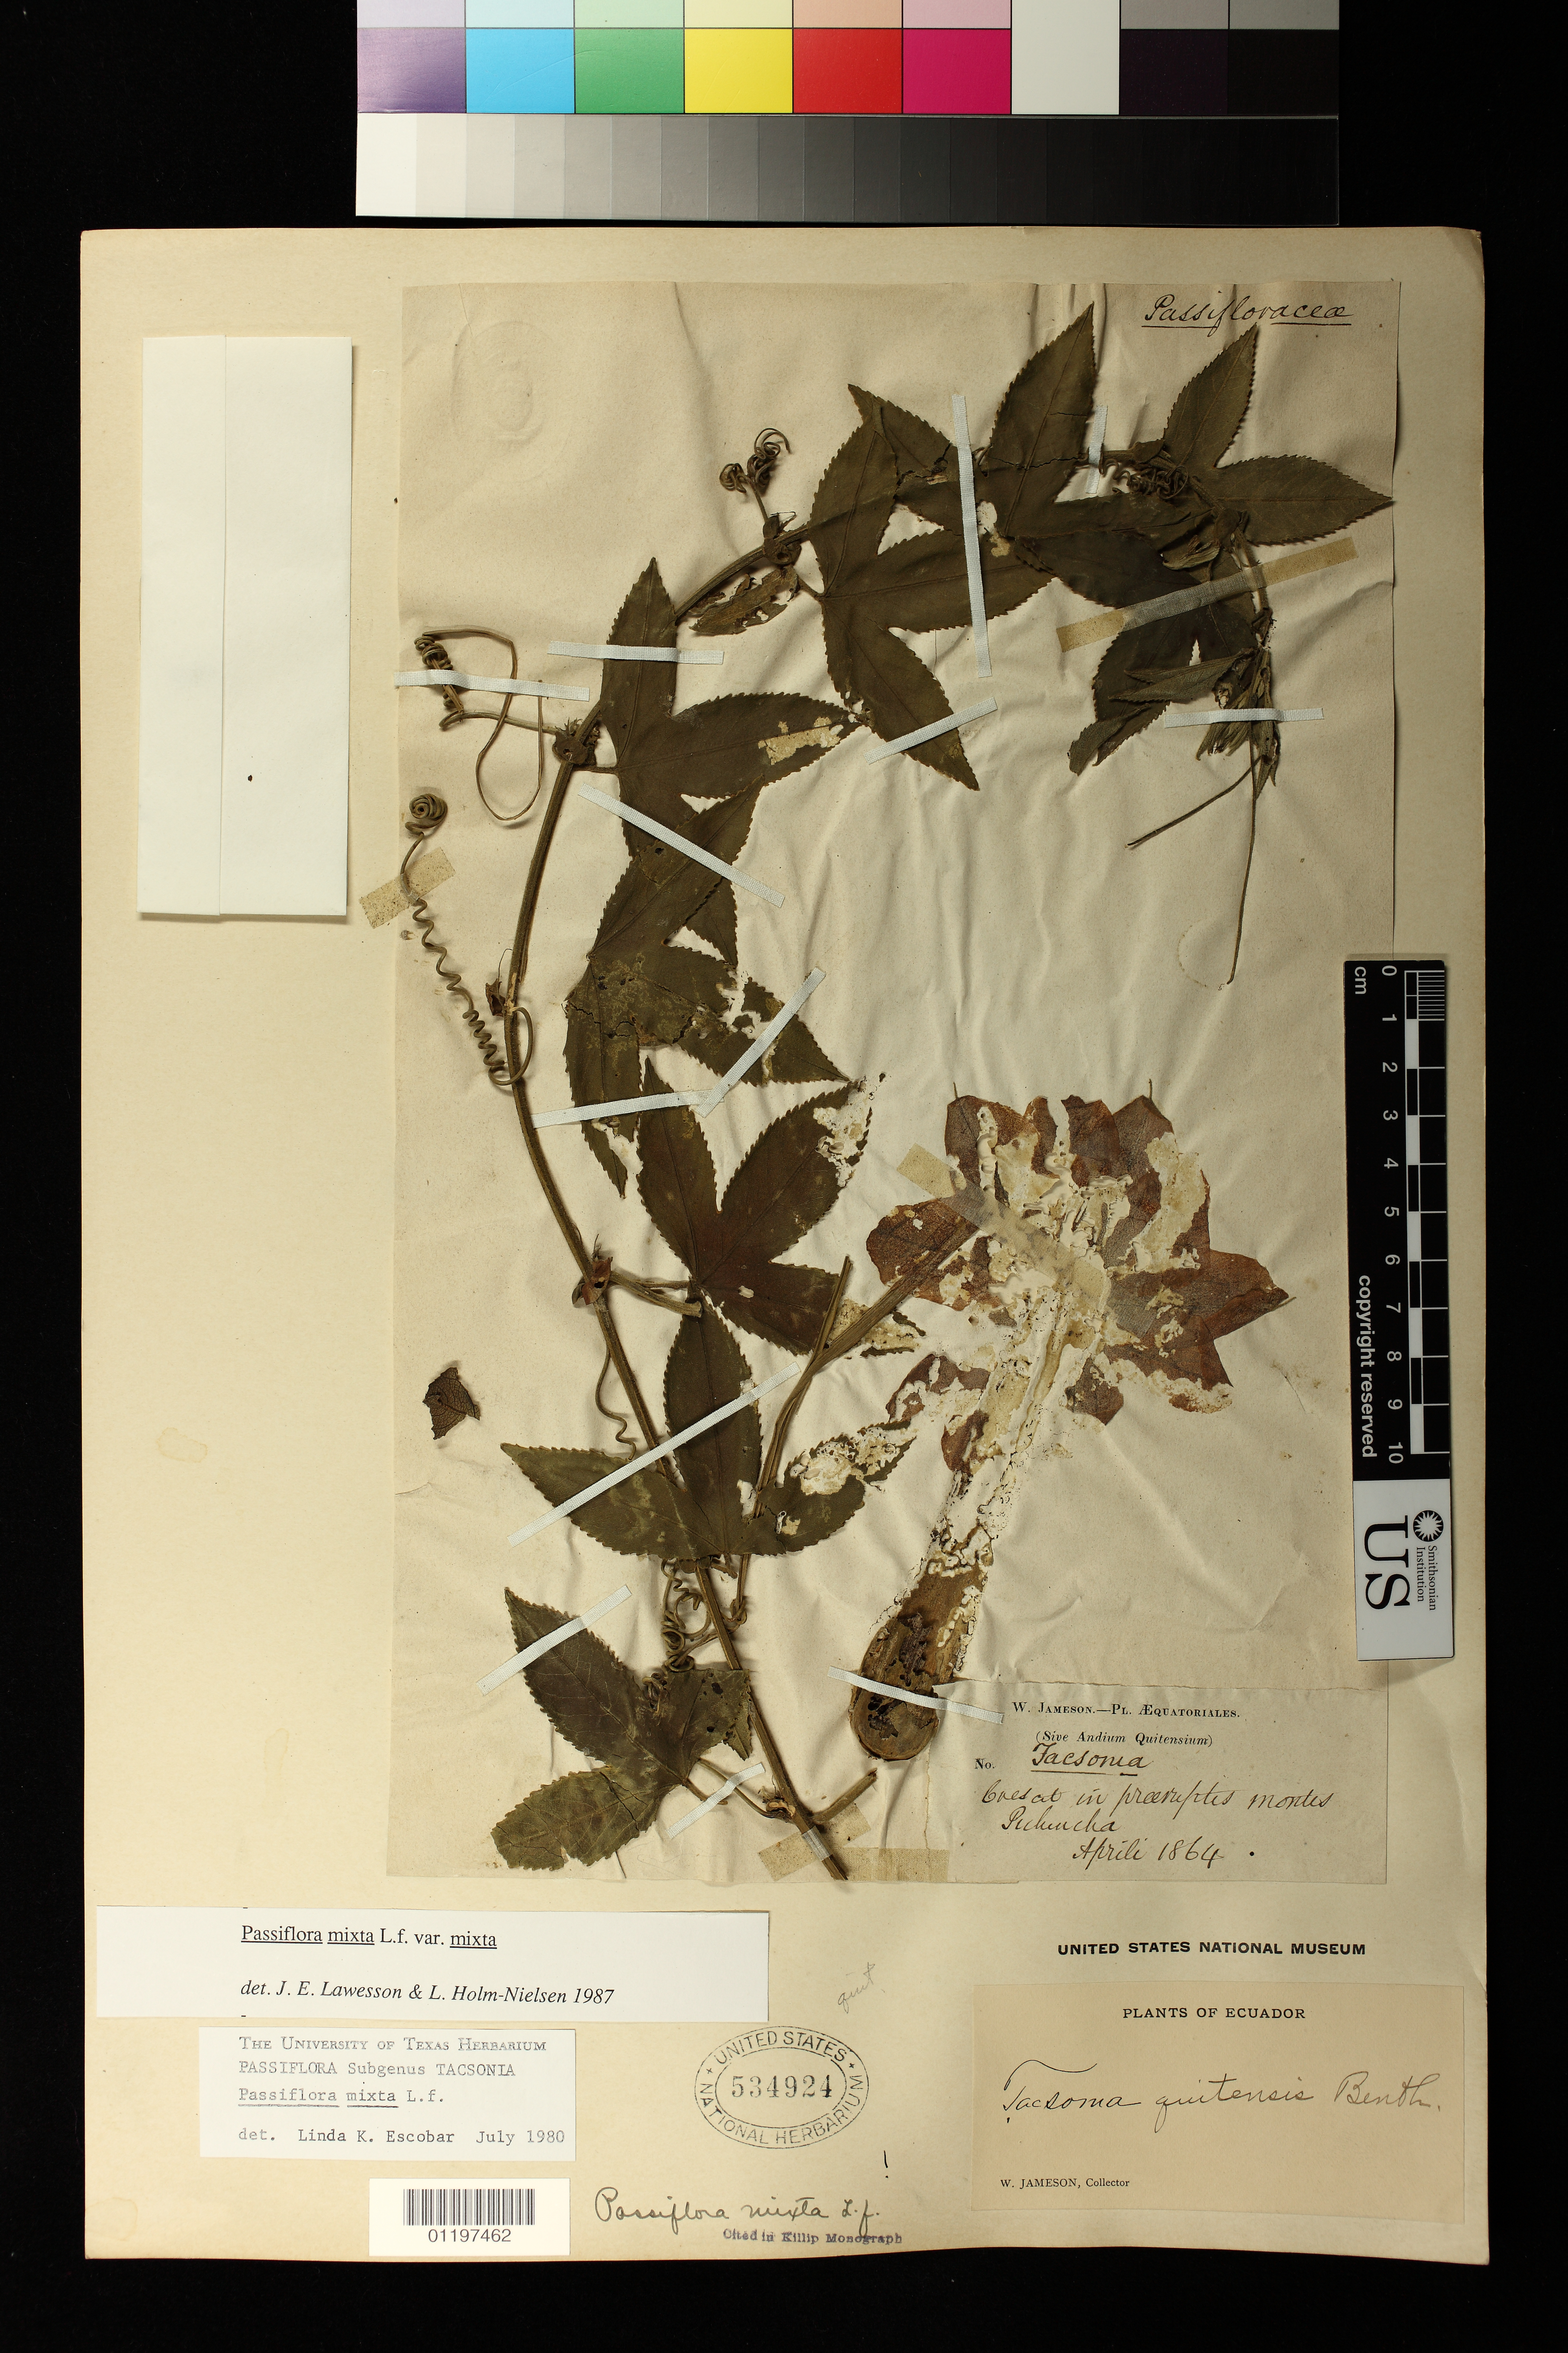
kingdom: Plantae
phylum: Tracheophyta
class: Magnoliopsida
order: Malpighiales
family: Passifloraceae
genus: Passiflora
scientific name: Passiflora mixta var. mixta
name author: L. f.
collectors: W. Jameson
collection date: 1864-04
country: Ecuador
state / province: Pichincha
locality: Crescat in preeruptis montis Pichincha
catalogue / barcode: US 534924